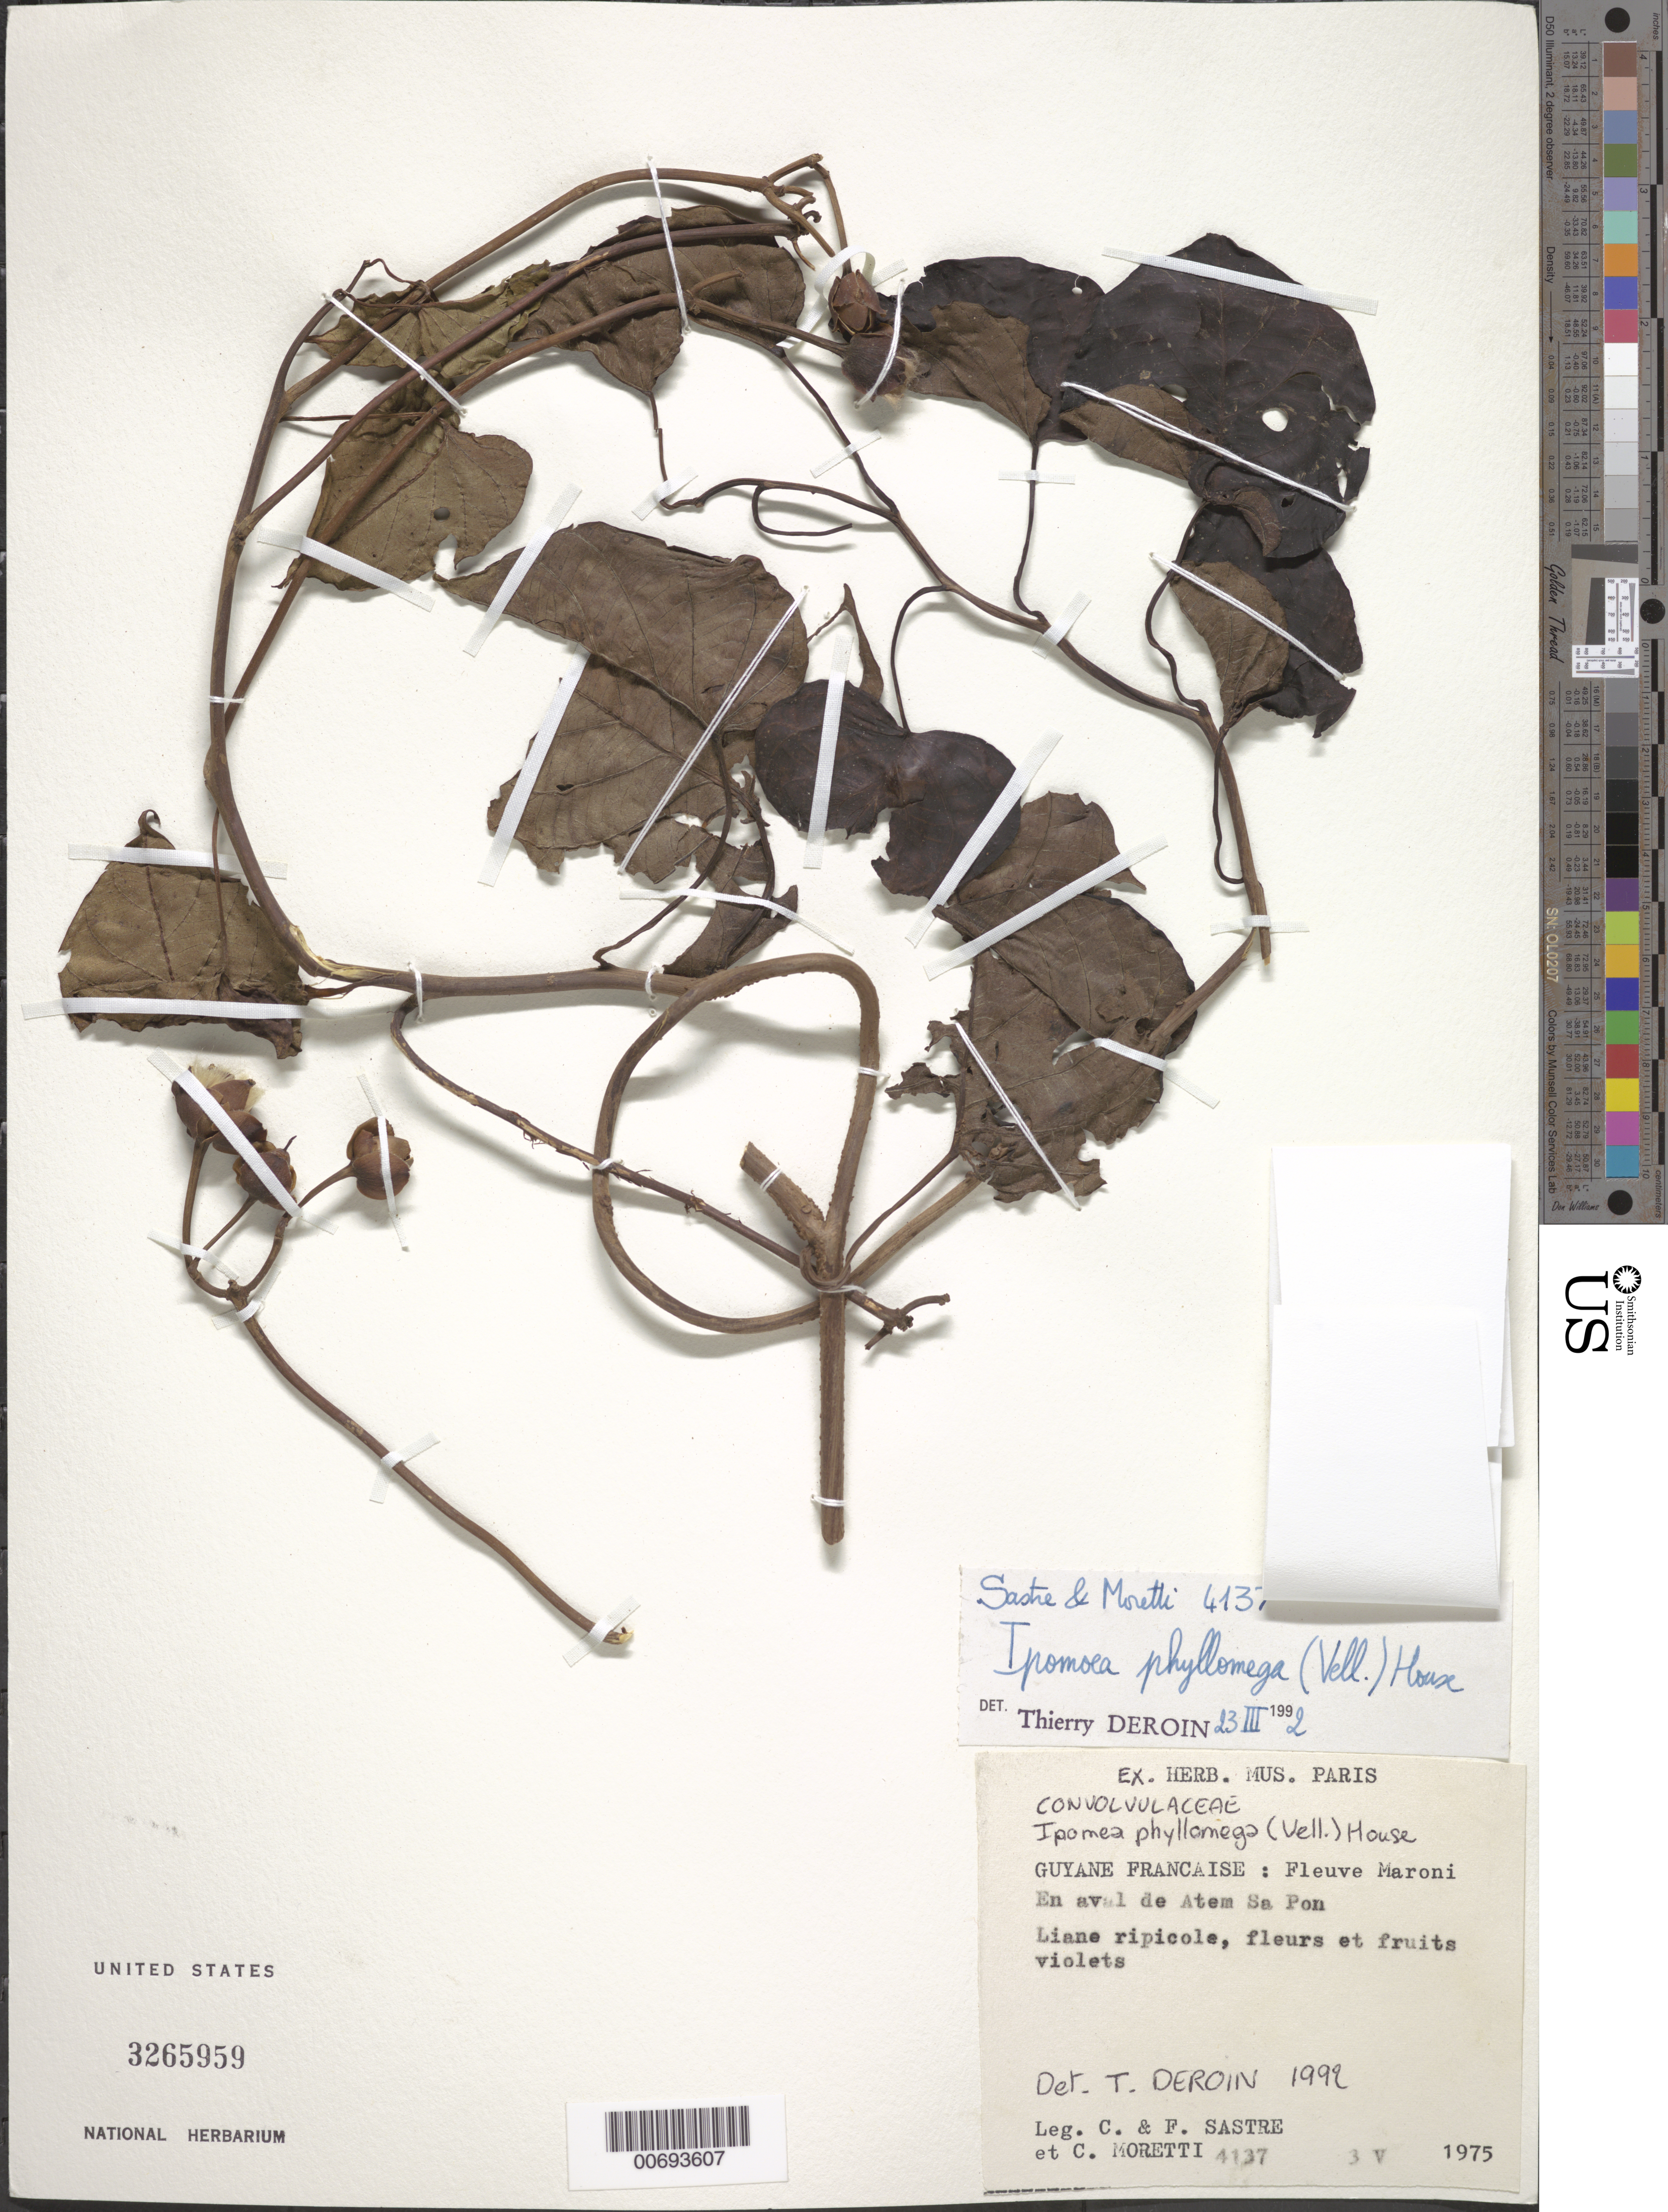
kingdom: Plantae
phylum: Tracheophyta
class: Magnoliopsida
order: Solanales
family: Convolvulaceae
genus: Ipomoea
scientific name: Ipomoea philomega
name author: (Vell.) House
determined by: Deroin, T.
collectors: C. H. L. Sastre, F. Sastre & C. Moretti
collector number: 4137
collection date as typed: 3-May-75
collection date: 1975-05-03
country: French Guiana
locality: Maroni R., en aval de Atem-Sa-Pon, Bas Maroni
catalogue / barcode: US 3265959